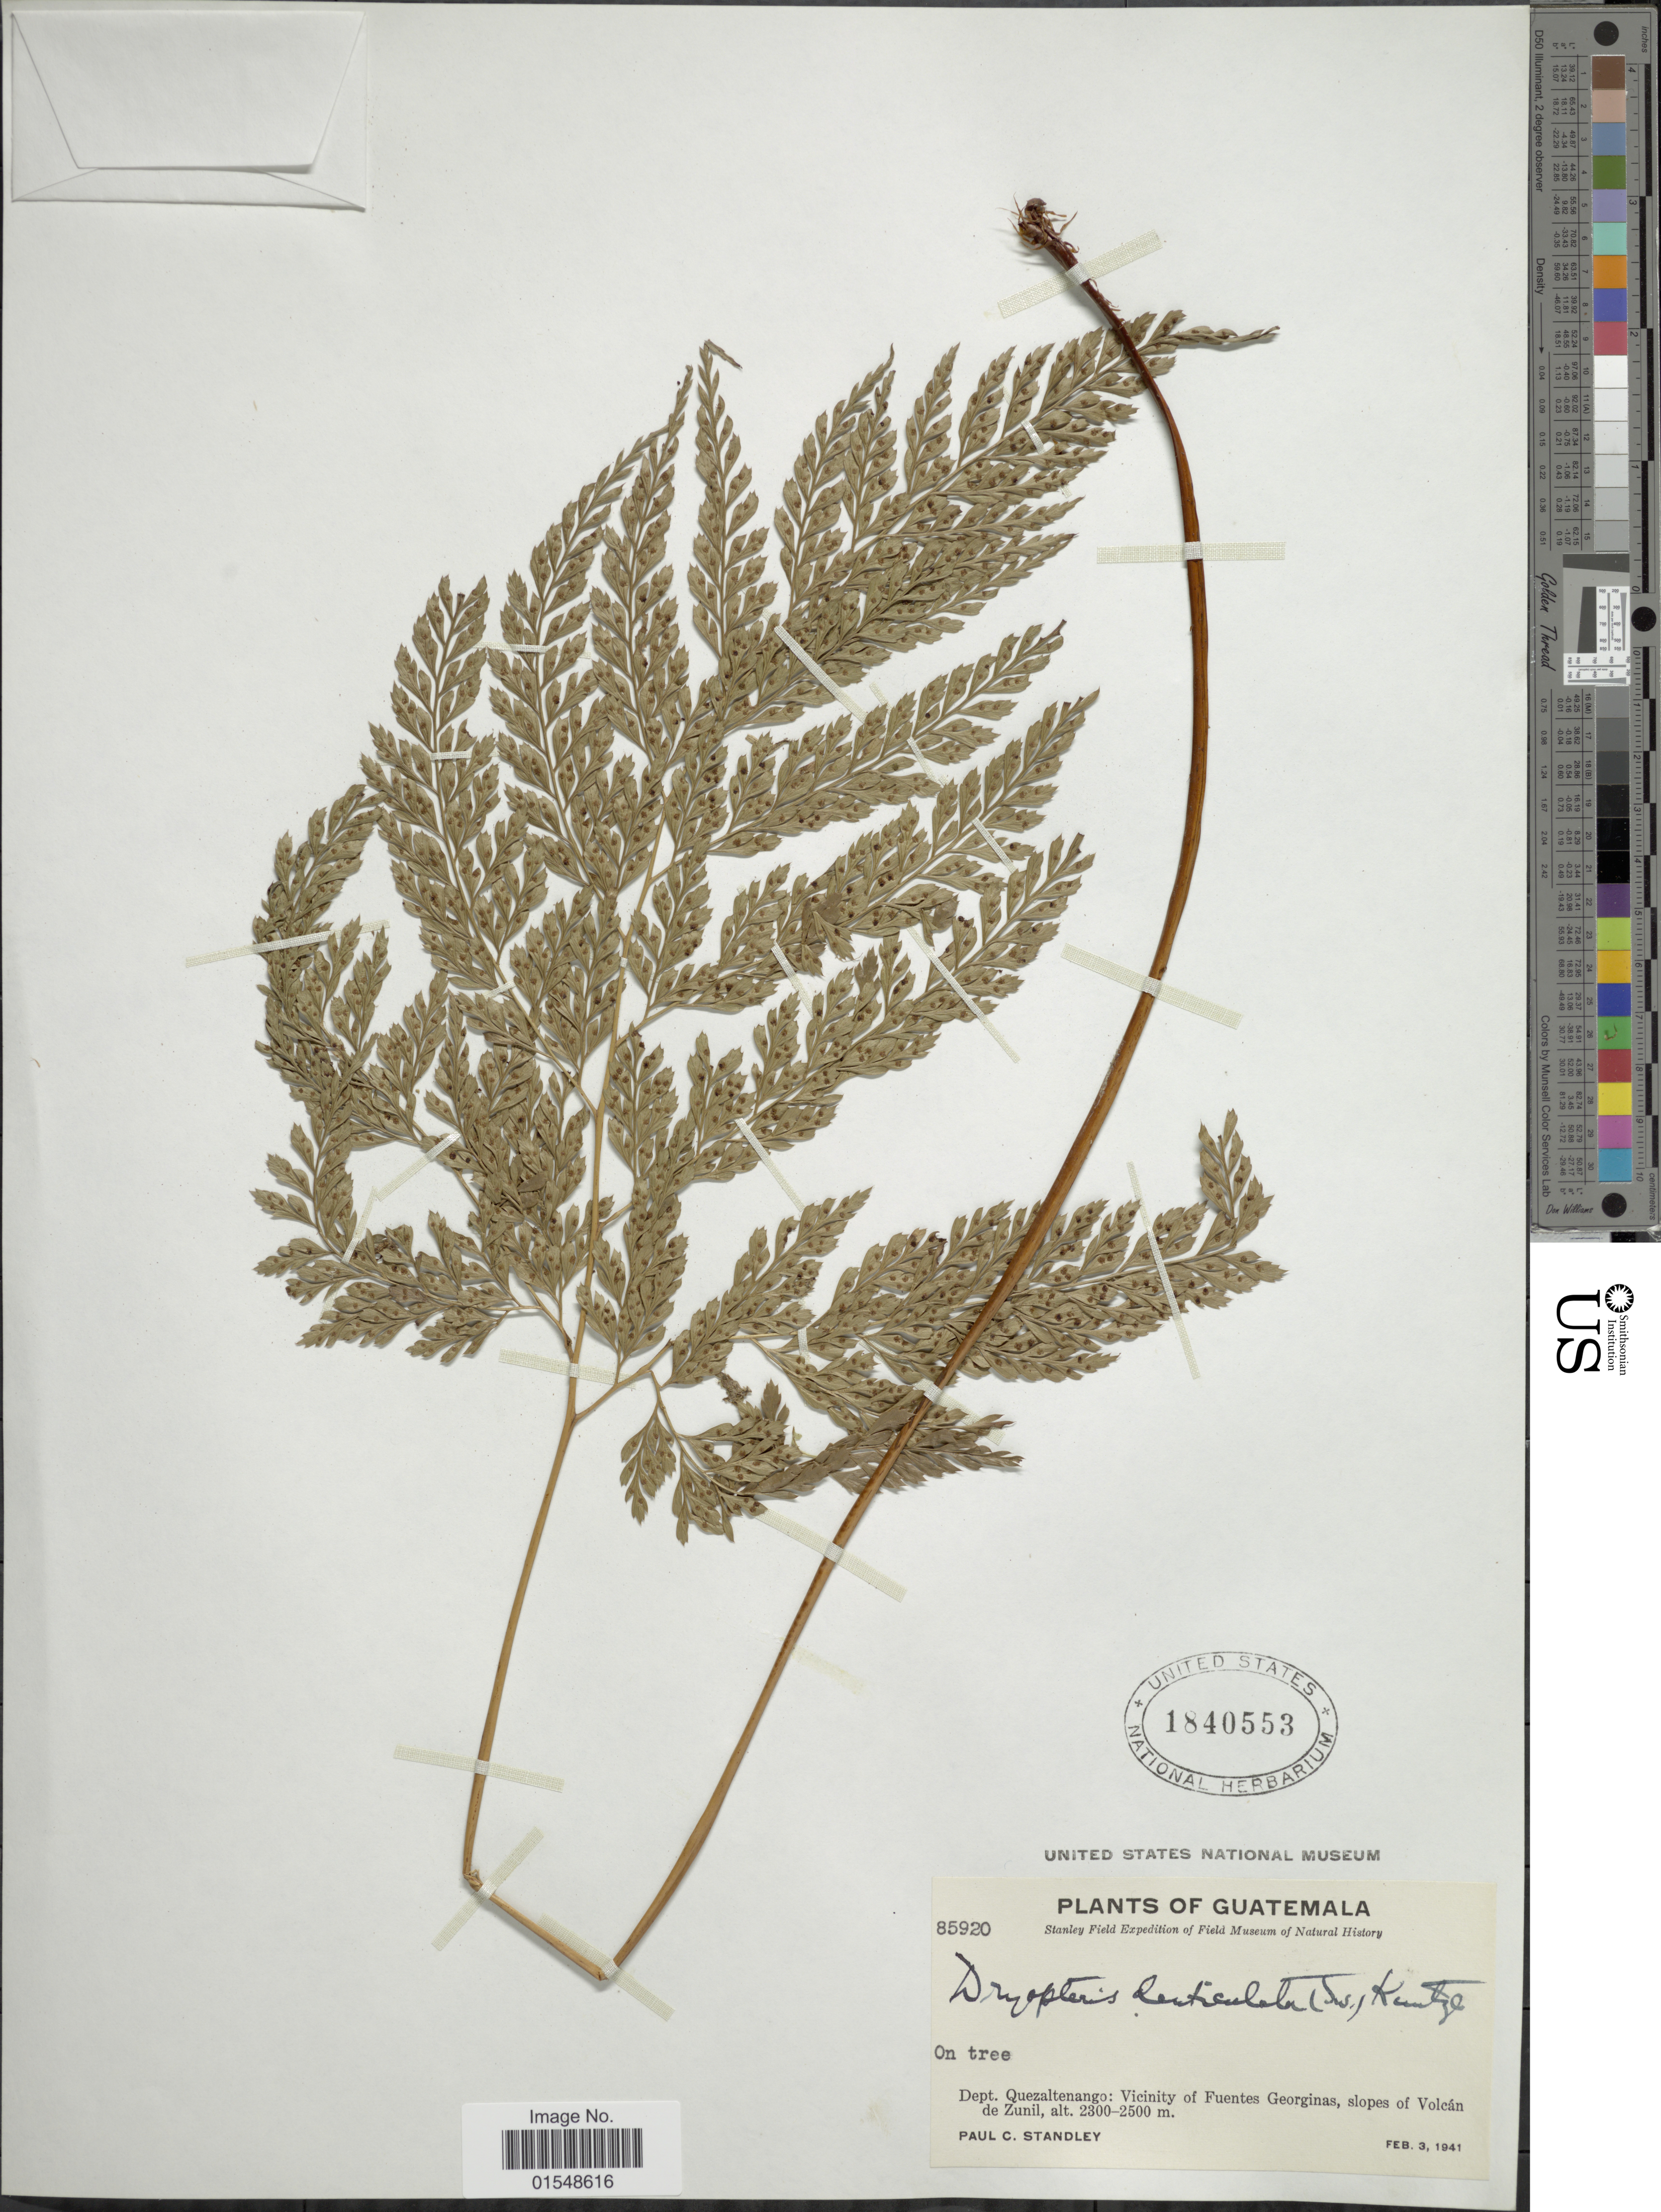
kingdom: Plantae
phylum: Tracheophyta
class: Polypodiopsida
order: Polypodiales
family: Dryopteridaceae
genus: Arachniodes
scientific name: Arachniodes denticulata var. jucunda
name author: (Fée) Lellinger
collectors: P. C. Standley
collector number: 85920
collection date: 1941-02-03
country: Guatemala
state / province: Quetzaltenango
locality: Vicinity of Fuentes Georginas, slopes of Volcán de Zunil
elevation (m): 2300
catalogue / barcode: US 1840553